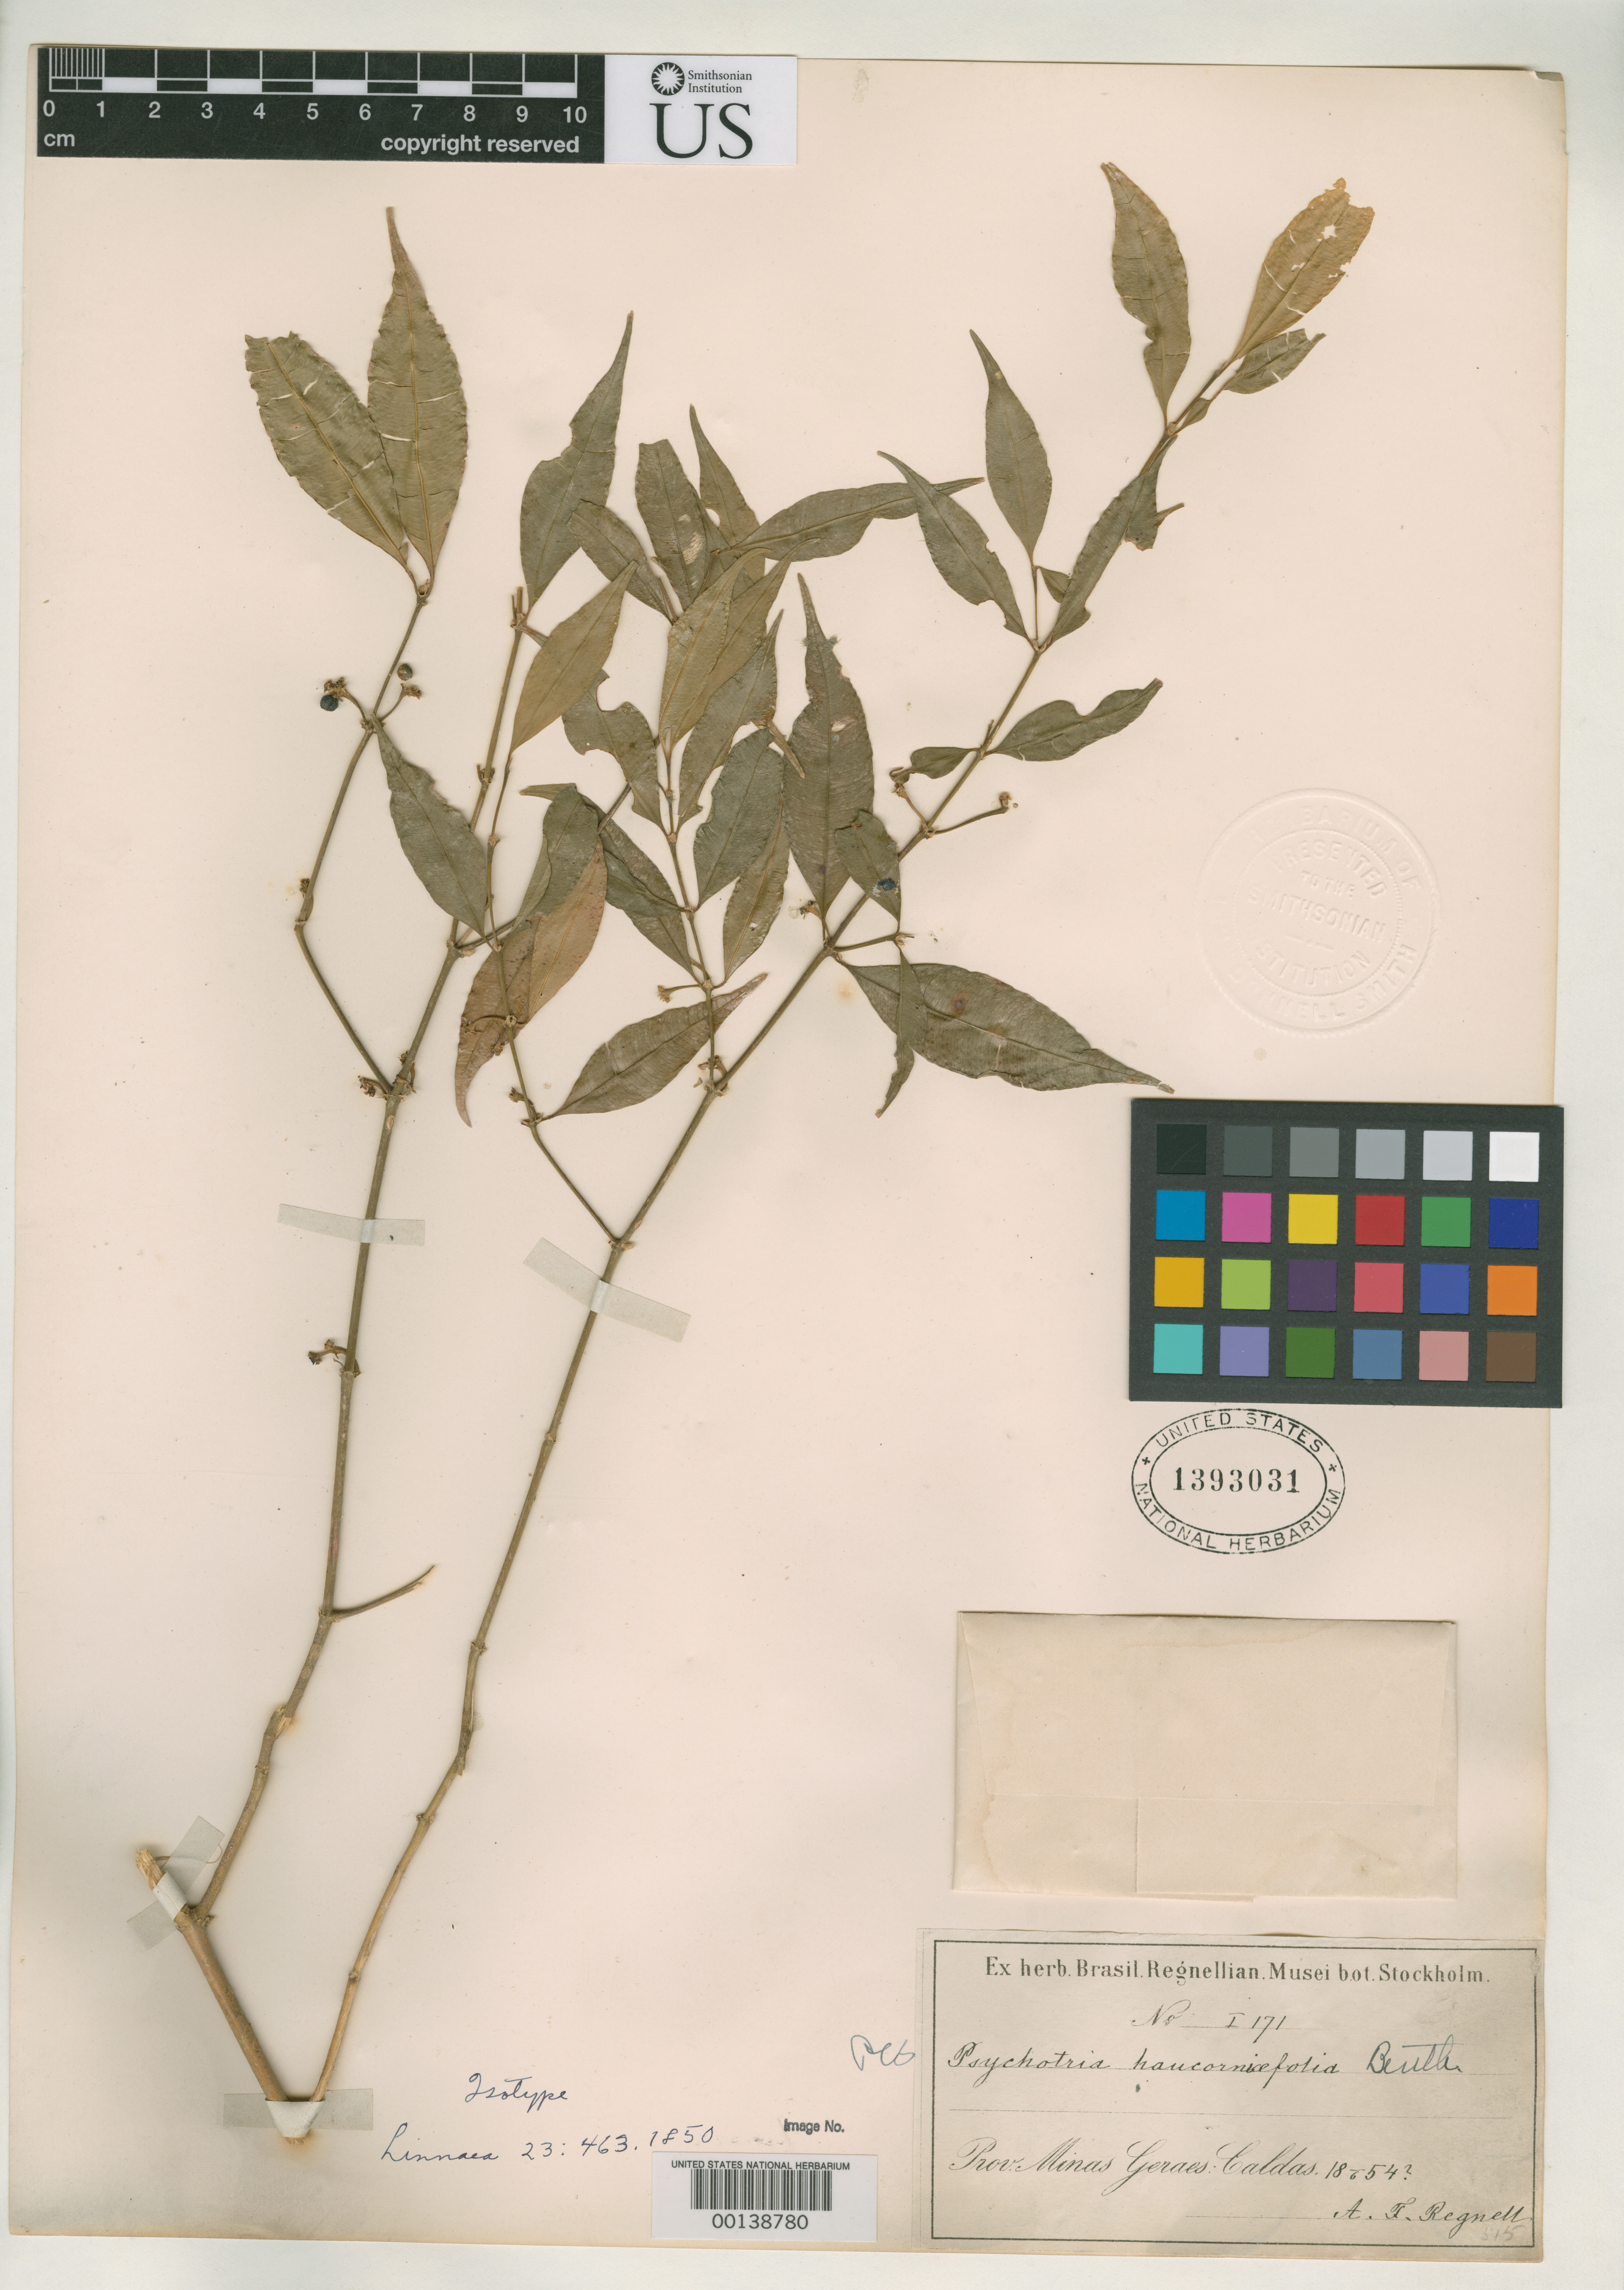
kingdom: Plantae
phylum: Tracheophyta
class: Magnoliopsida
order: Gentianales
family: Rubiaceae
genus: Psychotria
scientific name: Psychotria hancorniifolia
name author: Benth.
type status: Isotype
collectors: A. F. Regnell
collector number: I 171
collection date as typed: Jun 1854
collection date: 1854-06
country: Brazil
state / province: Minas Gerais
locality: Caldas.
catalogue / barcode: US 1393031